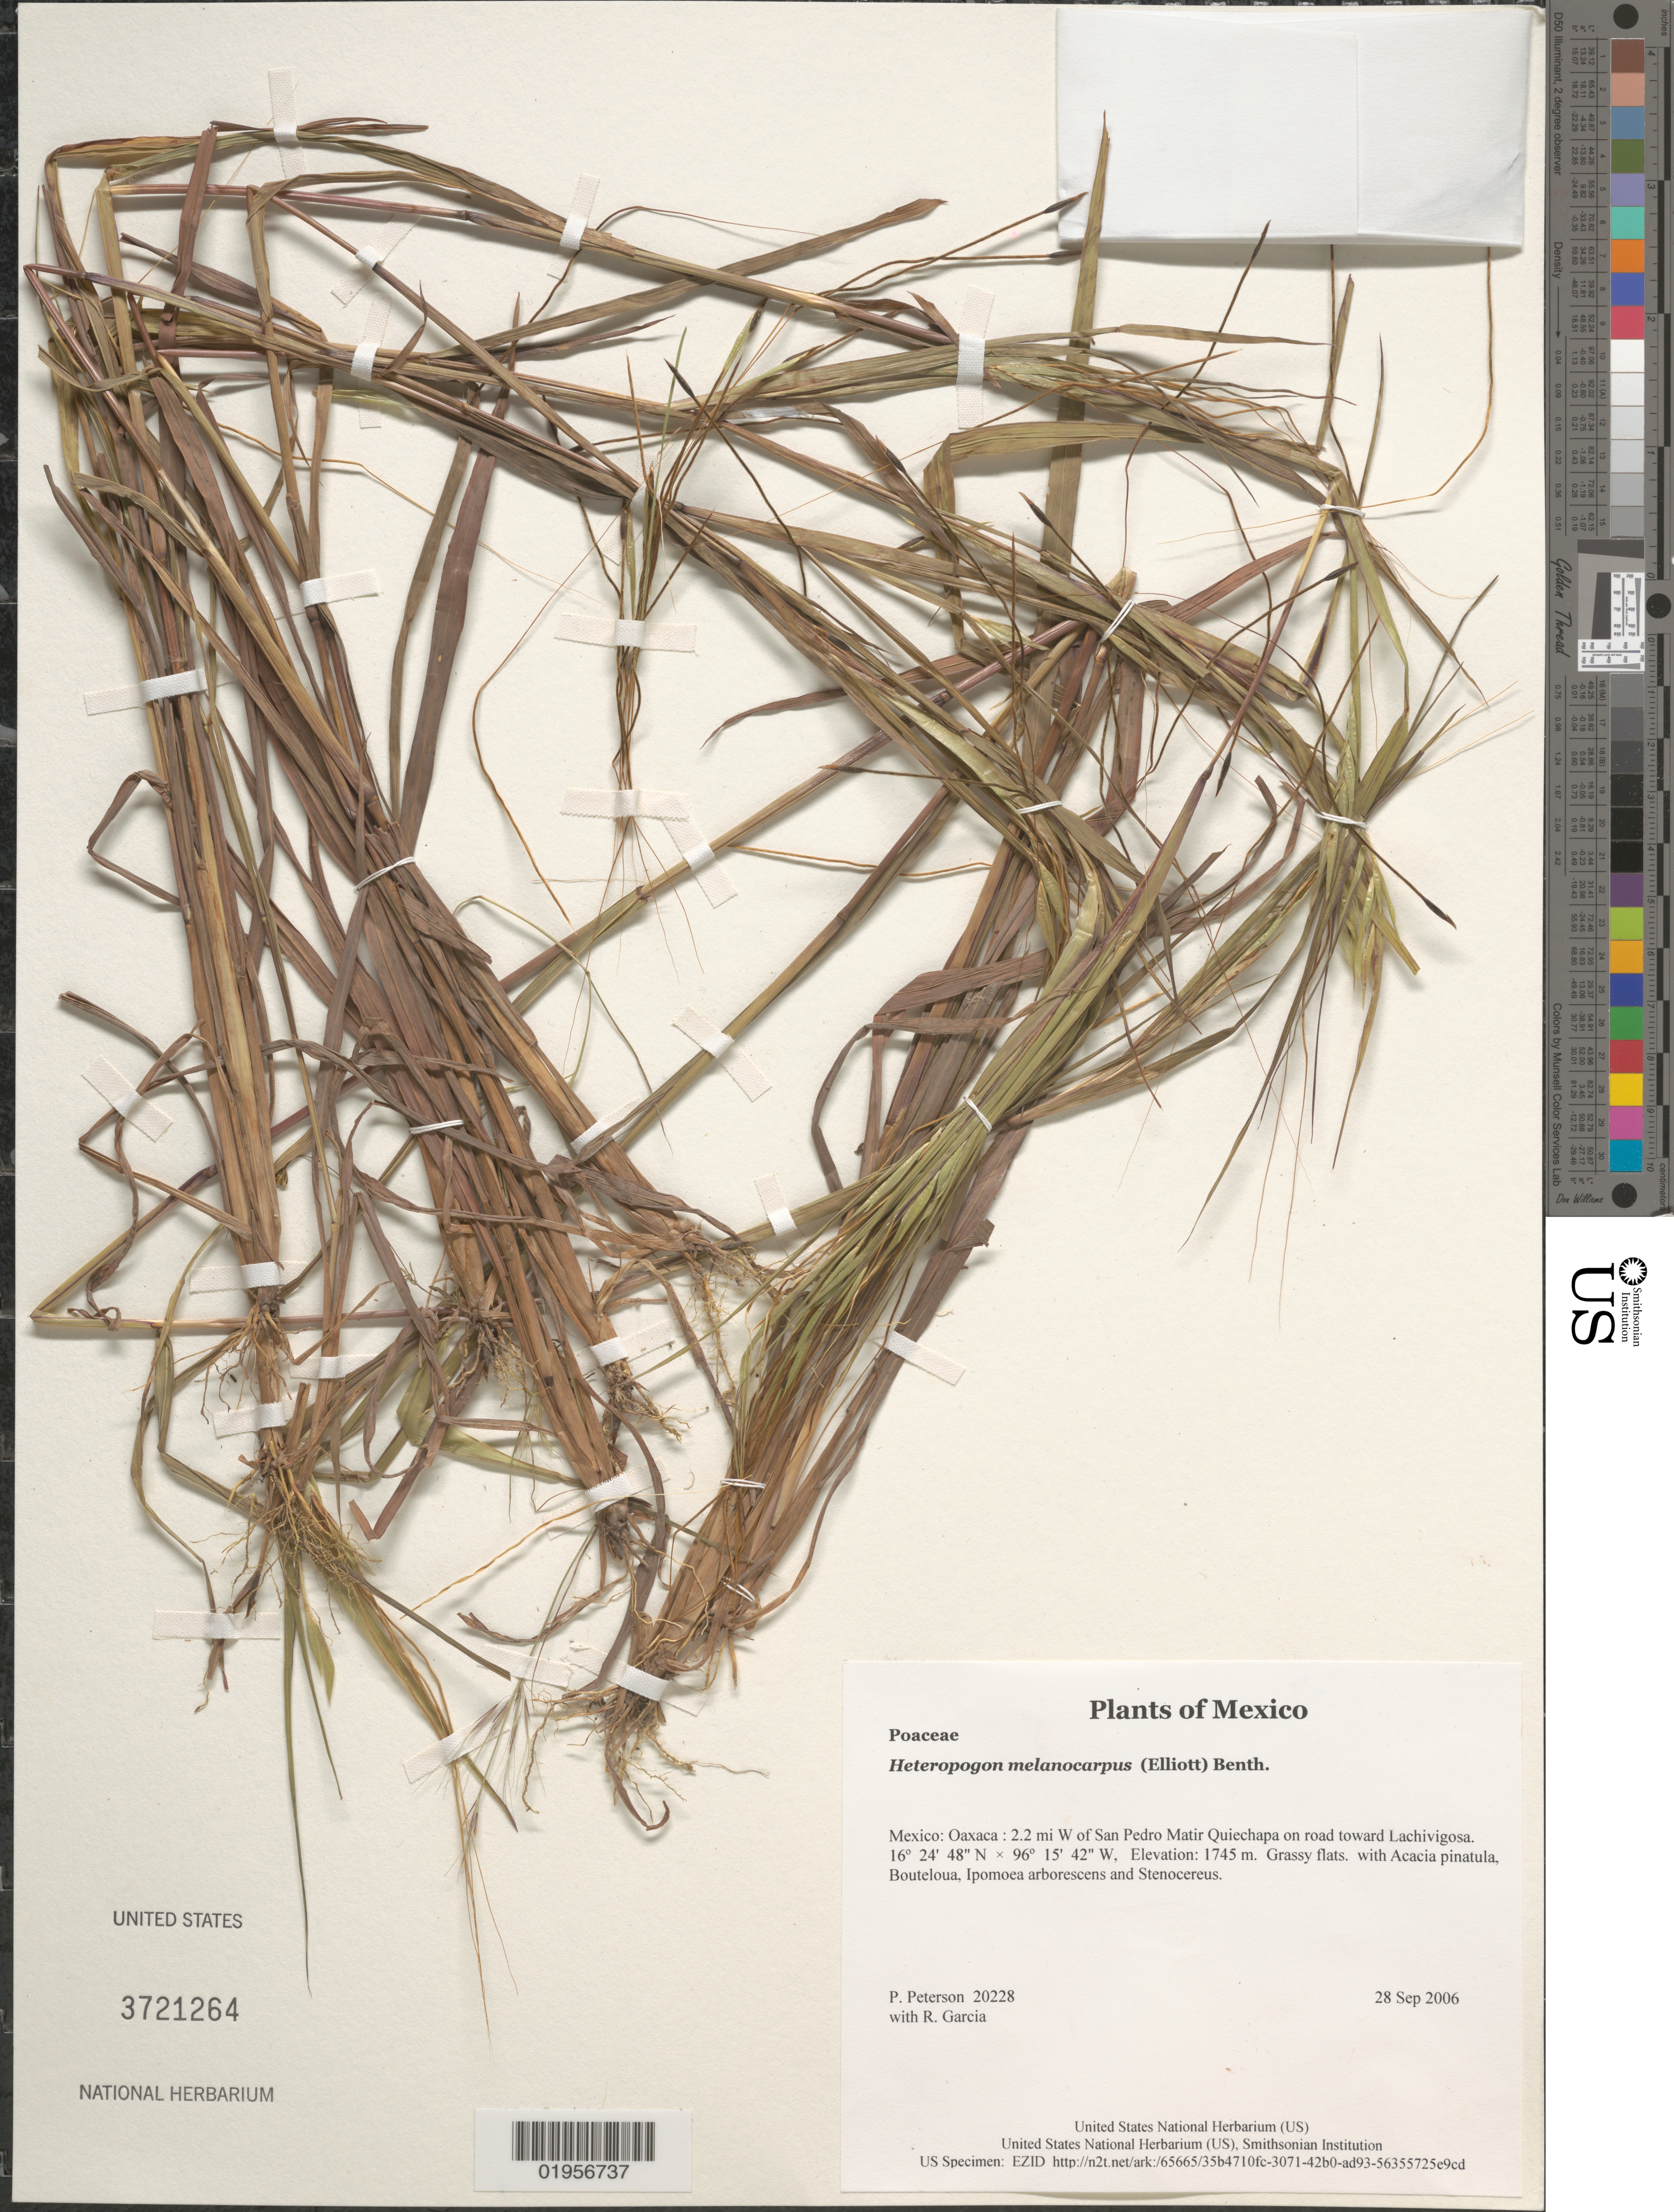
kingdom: Plantae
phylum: Tracheophyta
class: Liliopsida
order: Poales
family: Poaceae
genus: Heteropogon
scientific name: Heteropogon melanocarpus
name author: (Elliott) Benth.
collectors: P. M. Peterson & R. Garcia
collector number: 20228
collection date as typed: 28 Sep 2006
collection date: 2006-09-28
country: Mexico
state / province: Oaxaca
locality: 2.2 mi W of San Pedro Matir Quiechapa on road toward Lachivigosa.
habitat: Grassy flats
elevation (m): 1745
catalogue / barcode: US 3721264